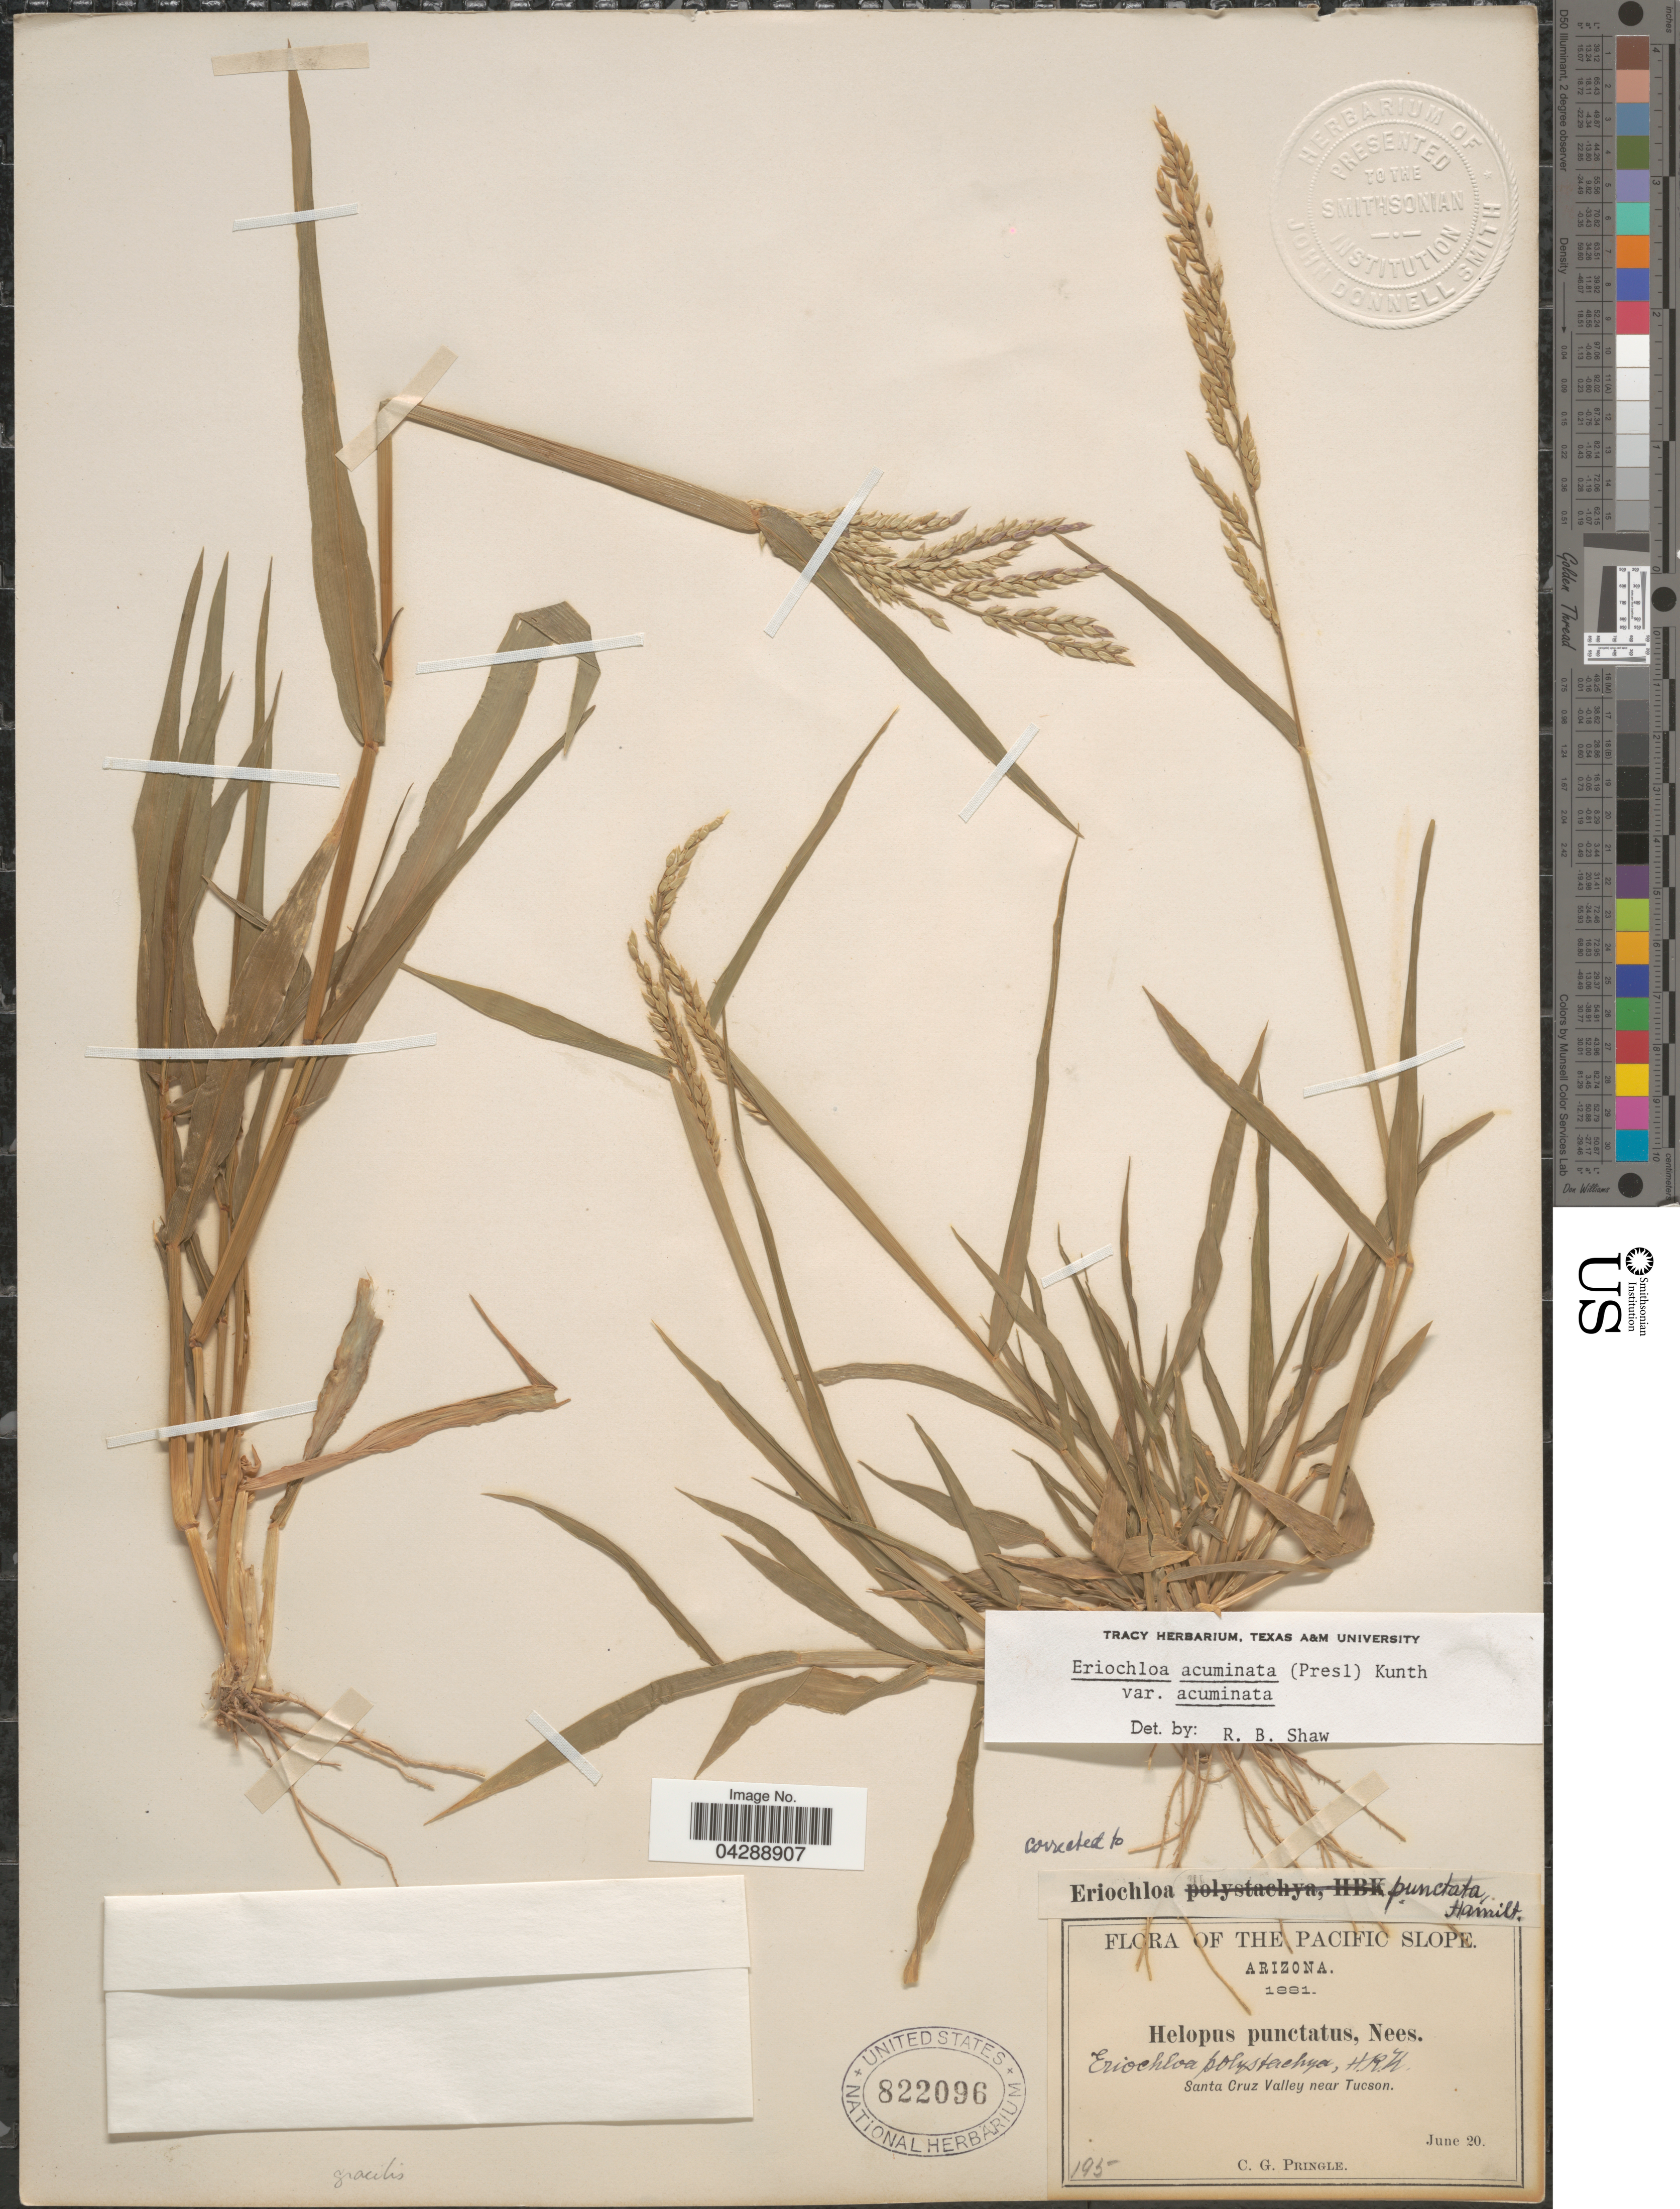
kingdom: Plantae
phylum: Tracheophyta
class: Liliopsida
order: Poales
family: Poaceae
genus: Eriochloa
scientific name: Eriochloa acuminata var. acuminata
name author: (J. Presl) Kunth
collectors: C. G. Pringle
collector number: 195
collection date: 1881-06-20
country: United States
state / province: Arizona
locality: The Pacific Slope. Santa Cruz Valley near Tucson.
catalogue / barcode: US 822096